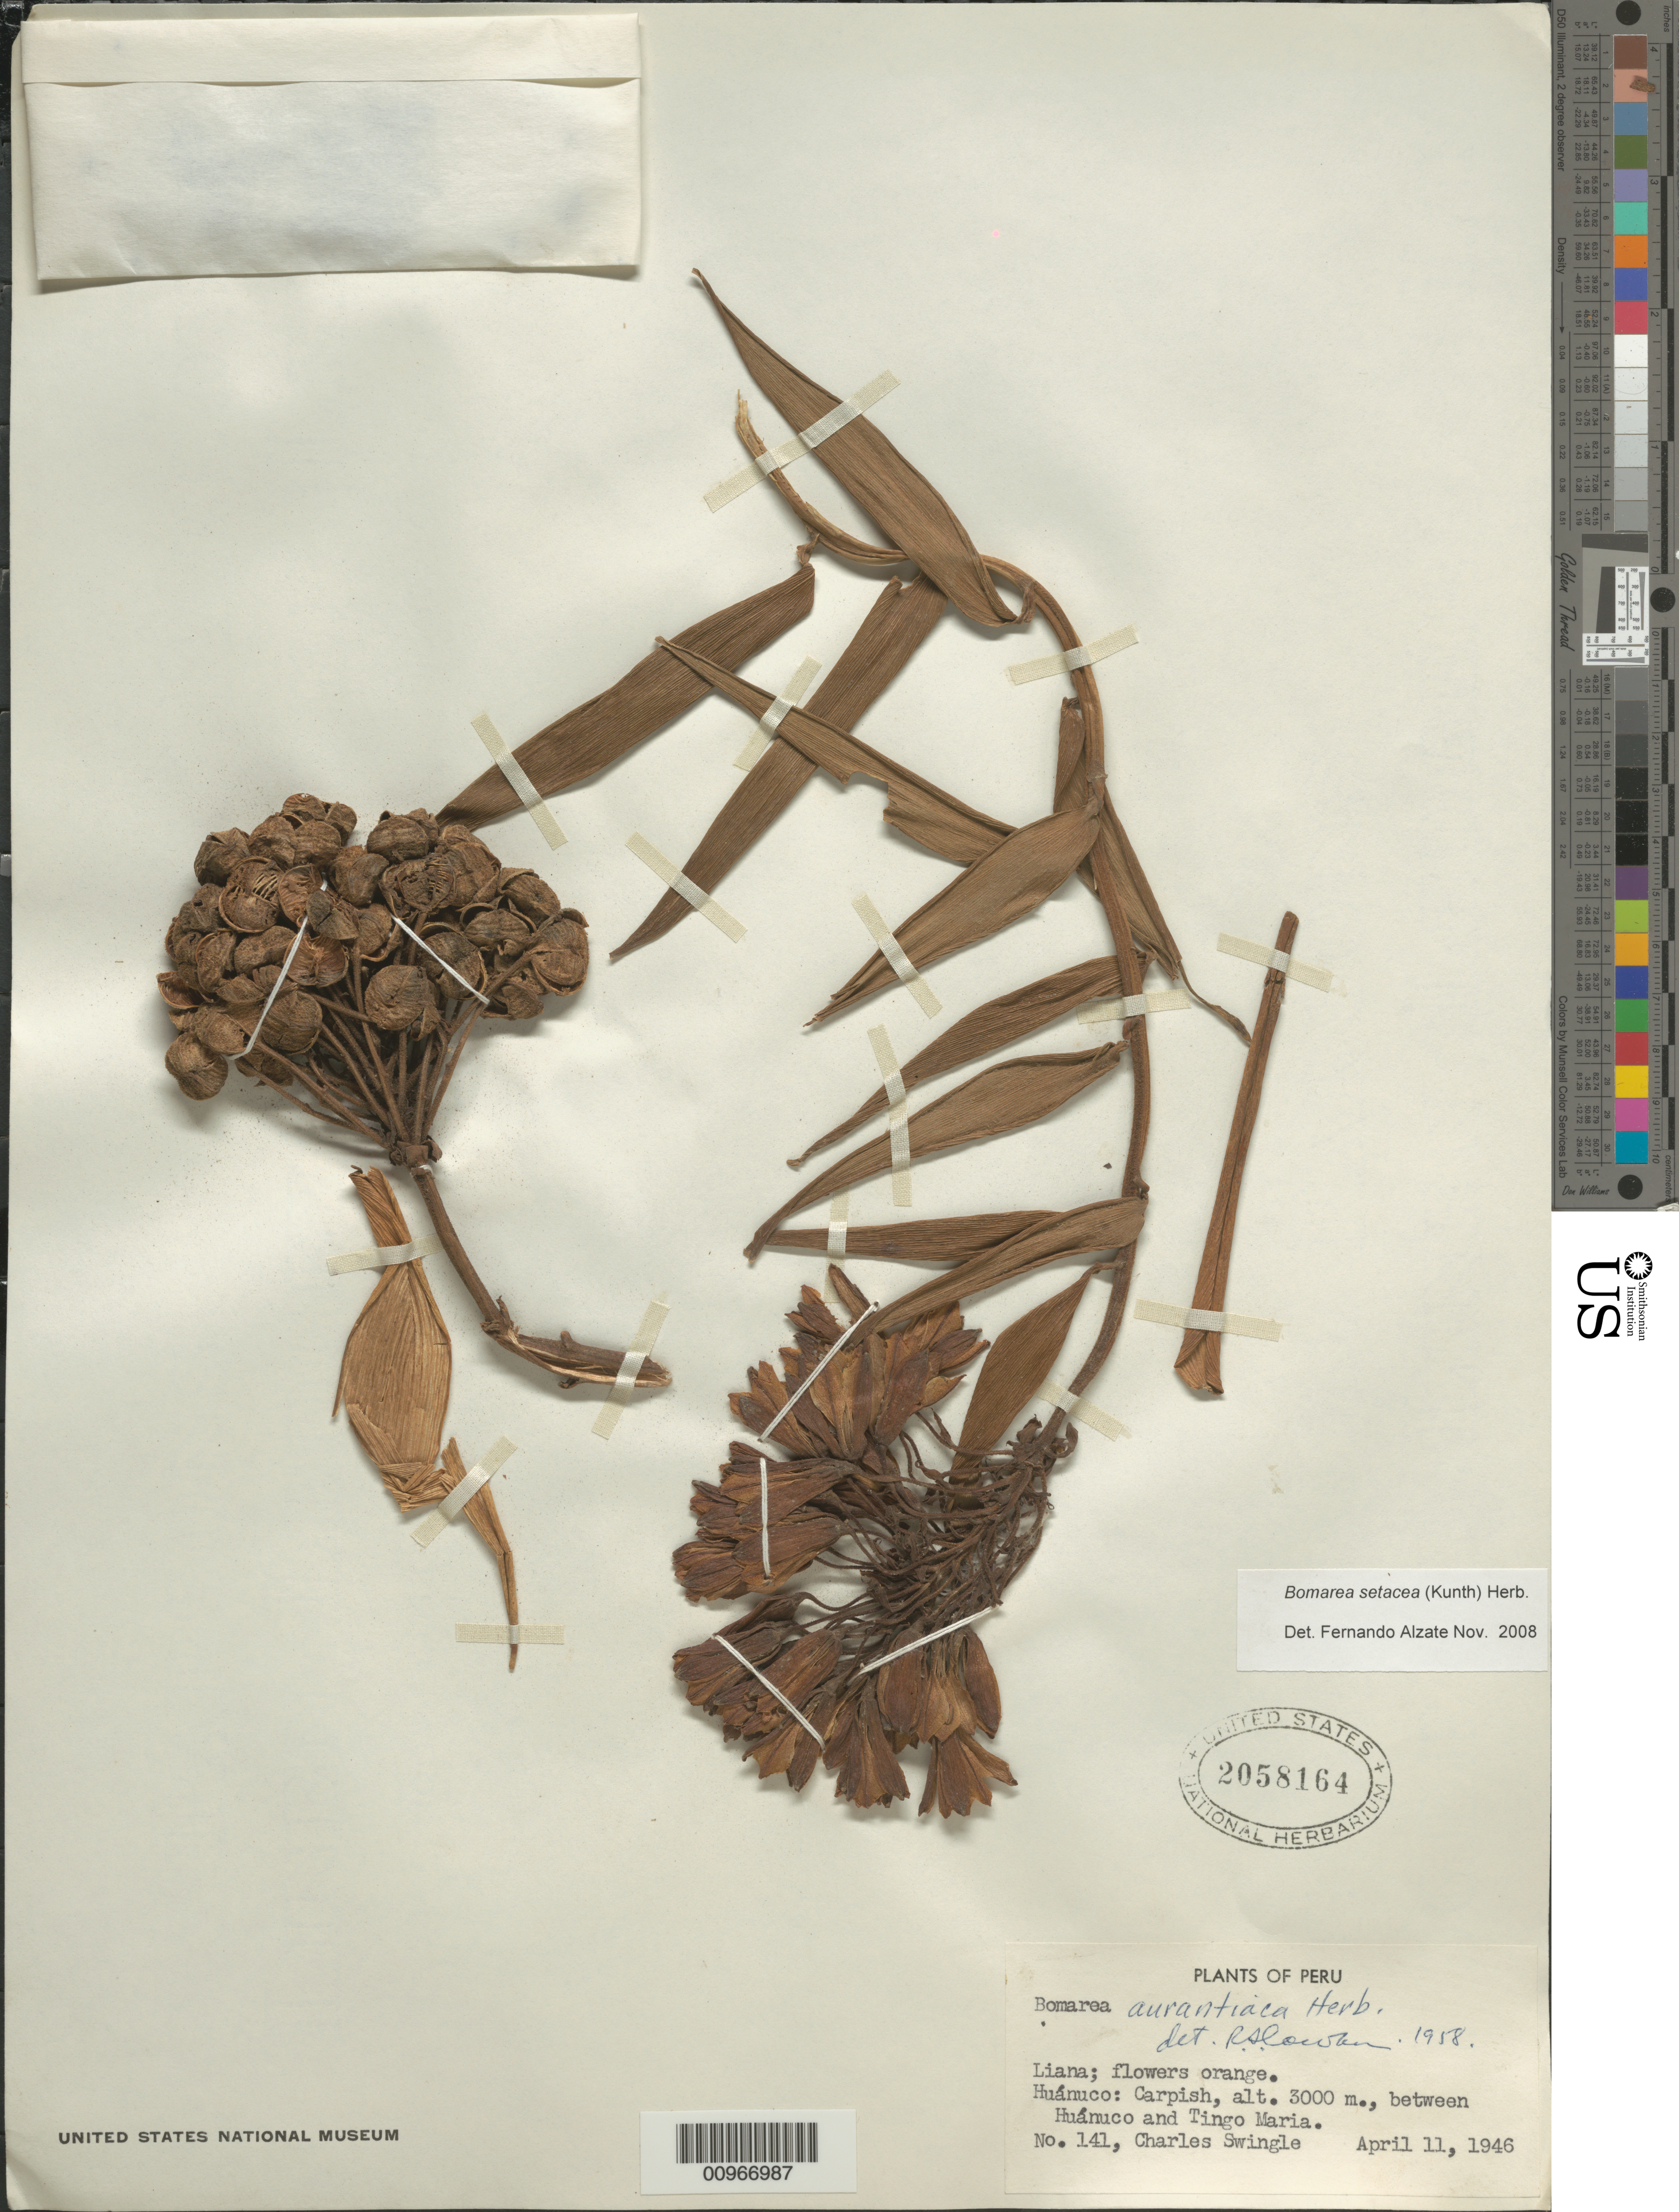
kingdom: Plantae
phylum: Tracheophyta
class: Liliopsida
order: Liliales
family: Alstroemeriaceae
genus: Bomarea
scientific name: Bomarea setacea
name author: (Ruiz & Pav.) Herb.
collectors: C. Swingle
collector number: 141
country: Peru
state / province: Huánuco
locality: Carpish, between Huanuci and Tingo Mraria.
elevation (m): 3000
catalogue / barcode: US 2058164